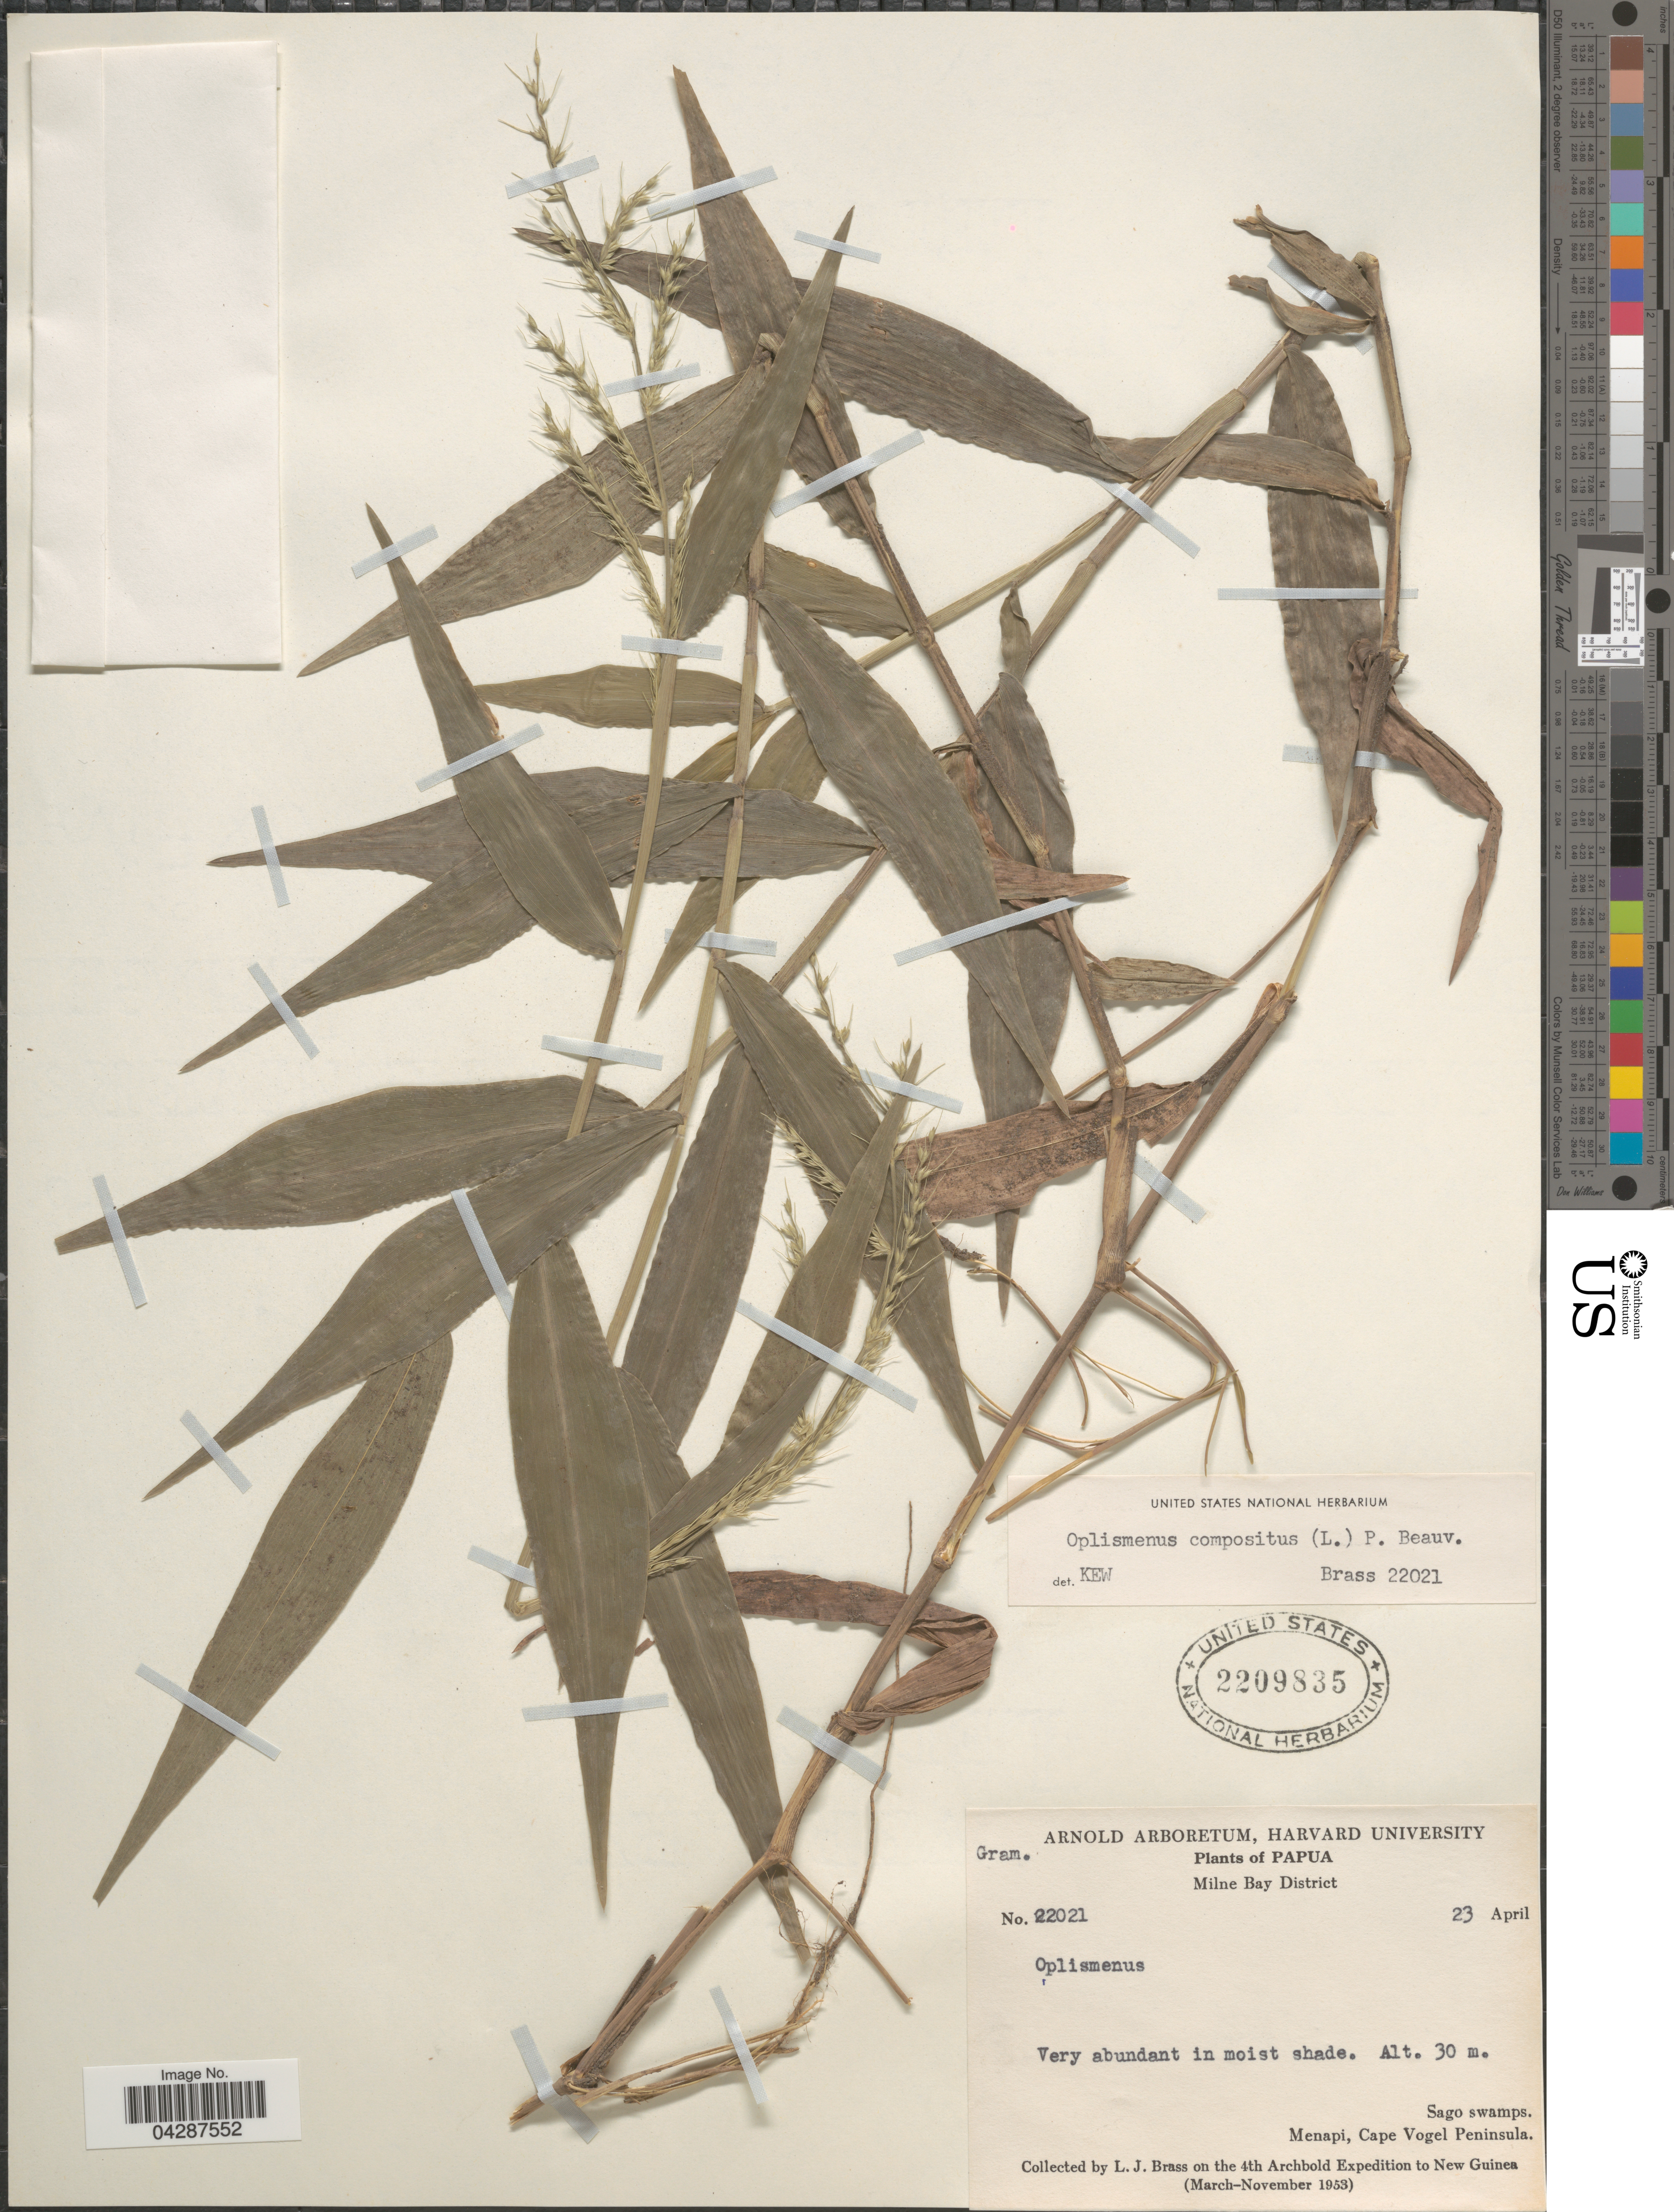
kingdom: Plantae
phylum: Tracheophyta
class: Liliopsida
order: Poales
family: Poaceae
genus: Oplismenus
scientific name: Oplismenus compositus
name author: (L.) P. Beauv.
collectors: L. J. Brass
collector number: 22021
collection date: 1953-04-23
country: Papua New Guinea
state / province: Milne Bay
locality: Papua. Milne Bay District. Sago swamps. Menapi, Cape Vogel Peninsula. The 4th Archbold Expedition to New Guinea.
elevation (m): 30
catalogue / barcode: US 2209835